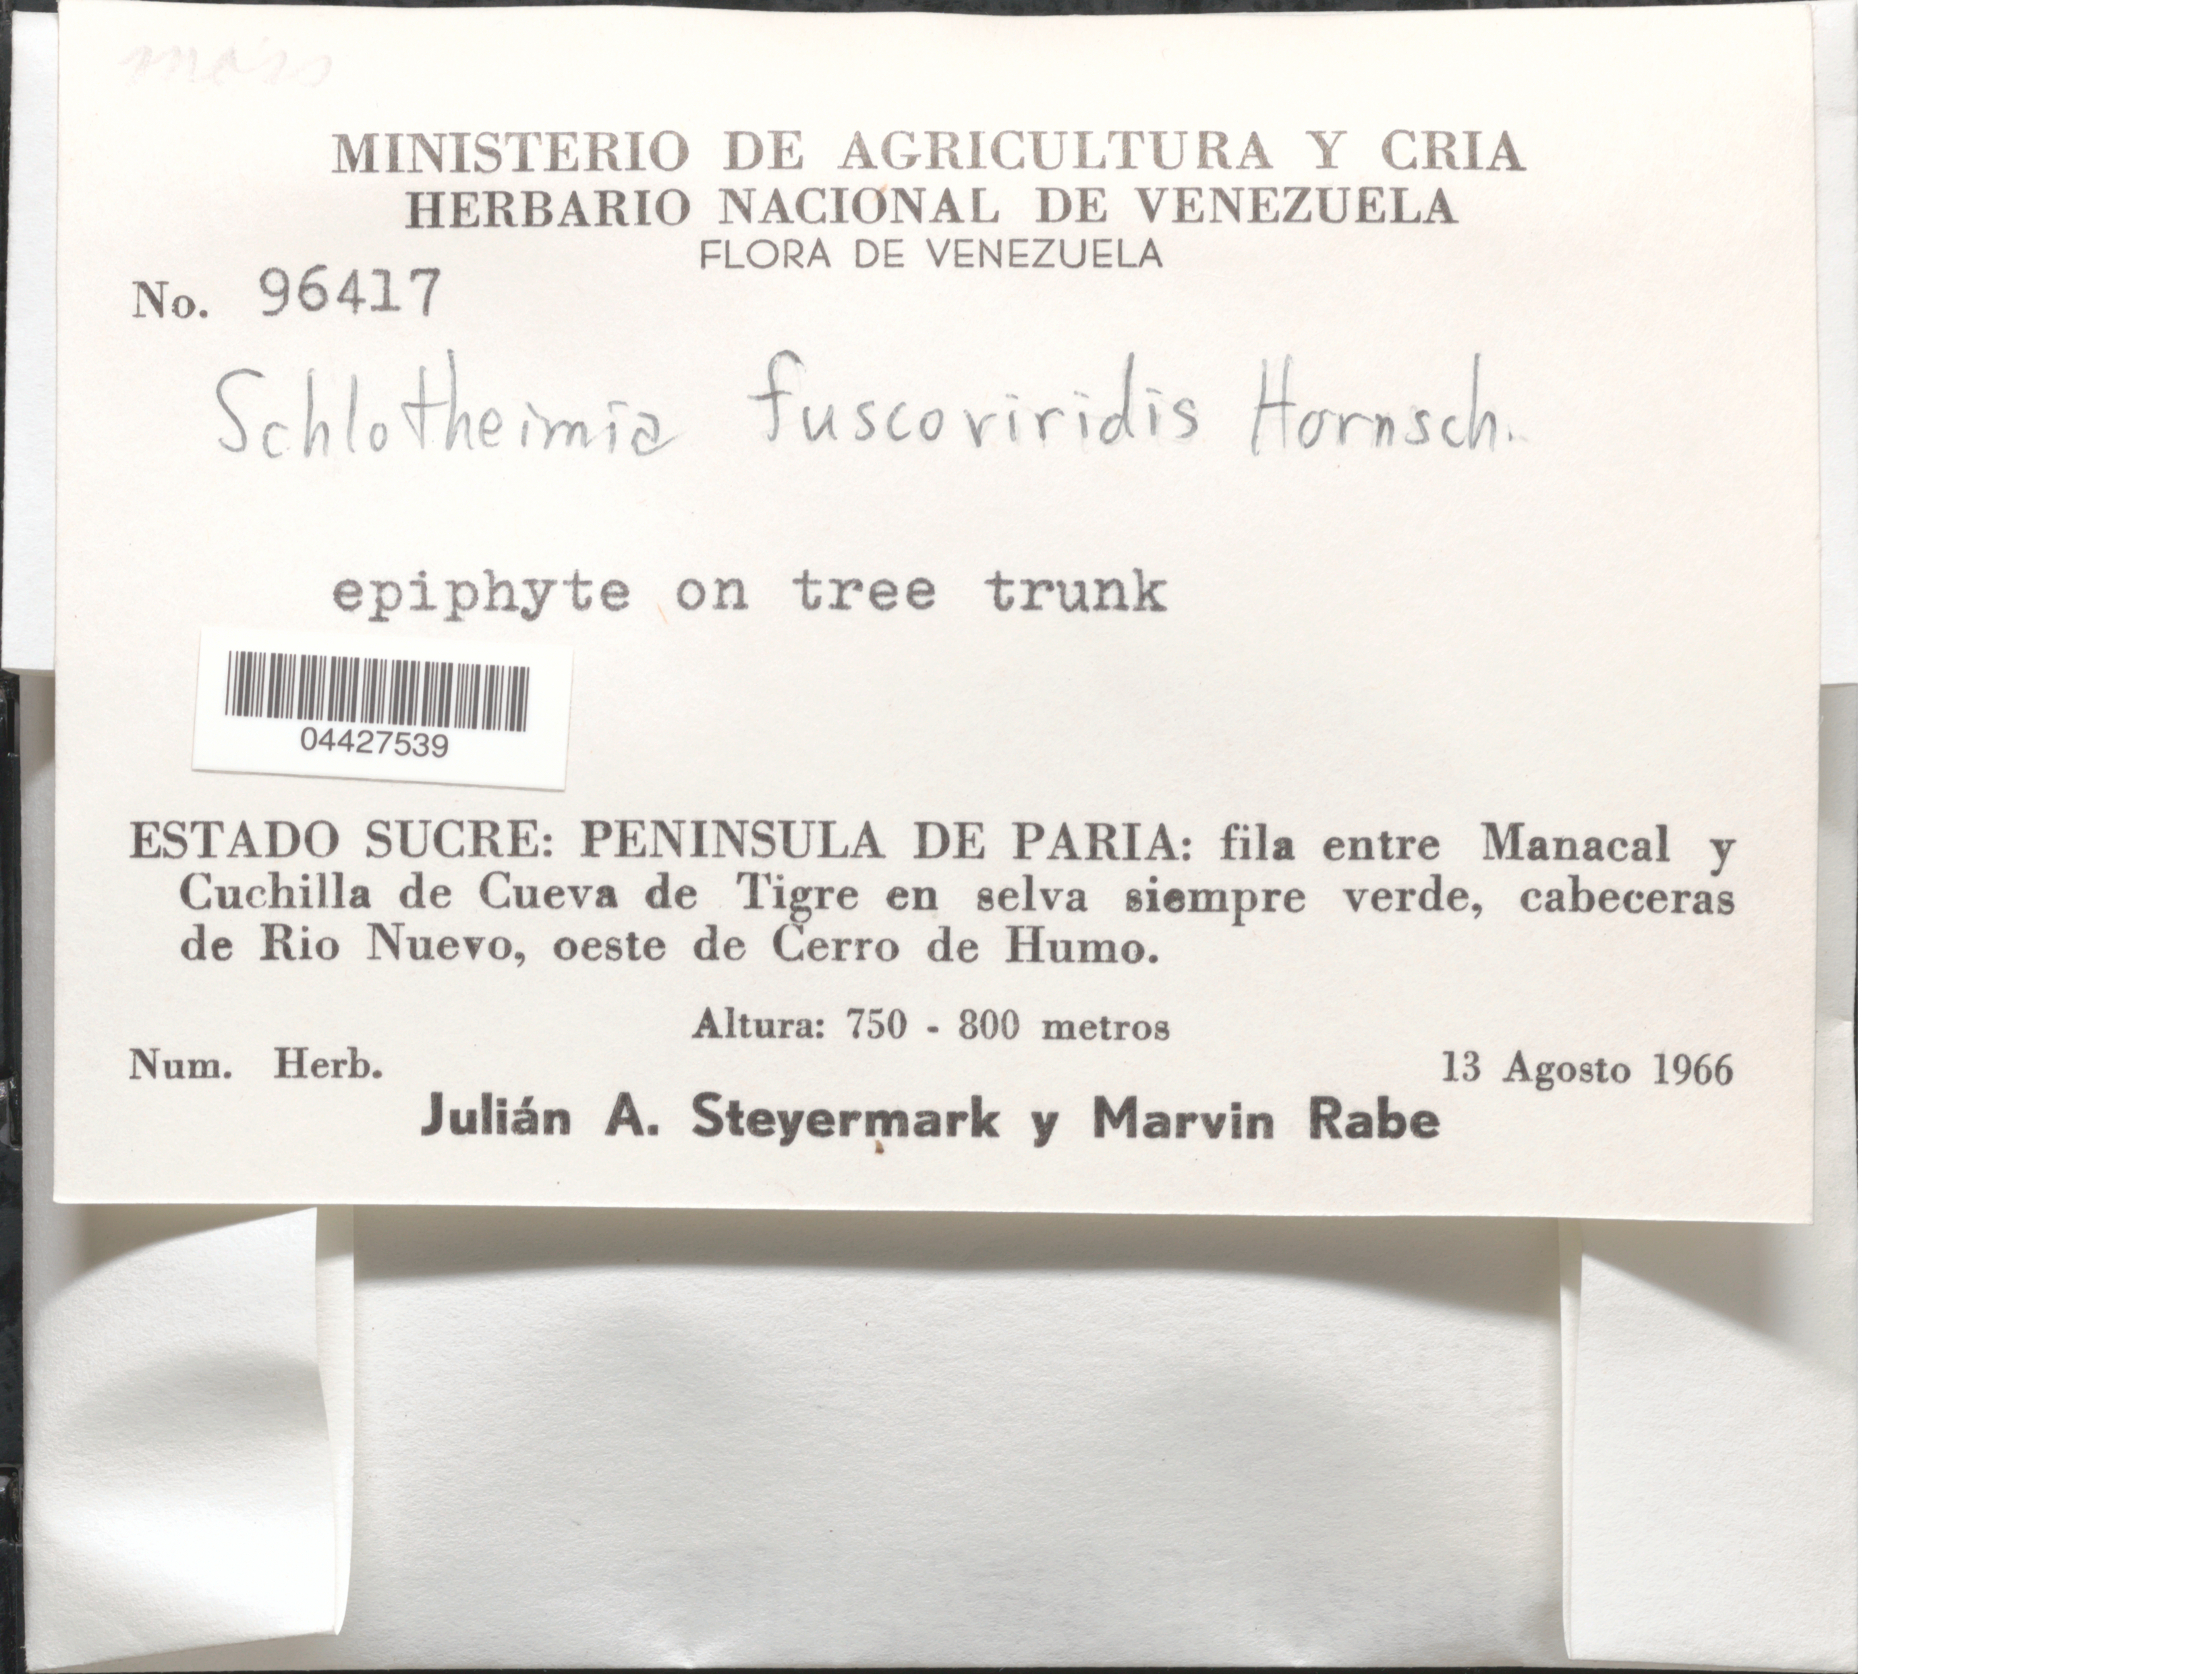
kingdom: Plantae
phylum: Bryophyta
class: Bryopsida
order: Orthotrichales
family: Orthotrichaceae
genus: Schlotheimia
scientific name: Schlotheimia fuscoviridis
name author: Hornsch.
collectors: J. Steyermark & M. Rabe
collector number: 96417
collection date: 1966-08-13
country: Venezuela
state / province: Sucre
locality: Peninsula de Paria: fila entre Manacal y Cuchilla de Cueva de Tigre en selva siempre verde, cabeceras de Rio Nuevo, oeste de Cerro de Humo.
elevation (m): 750